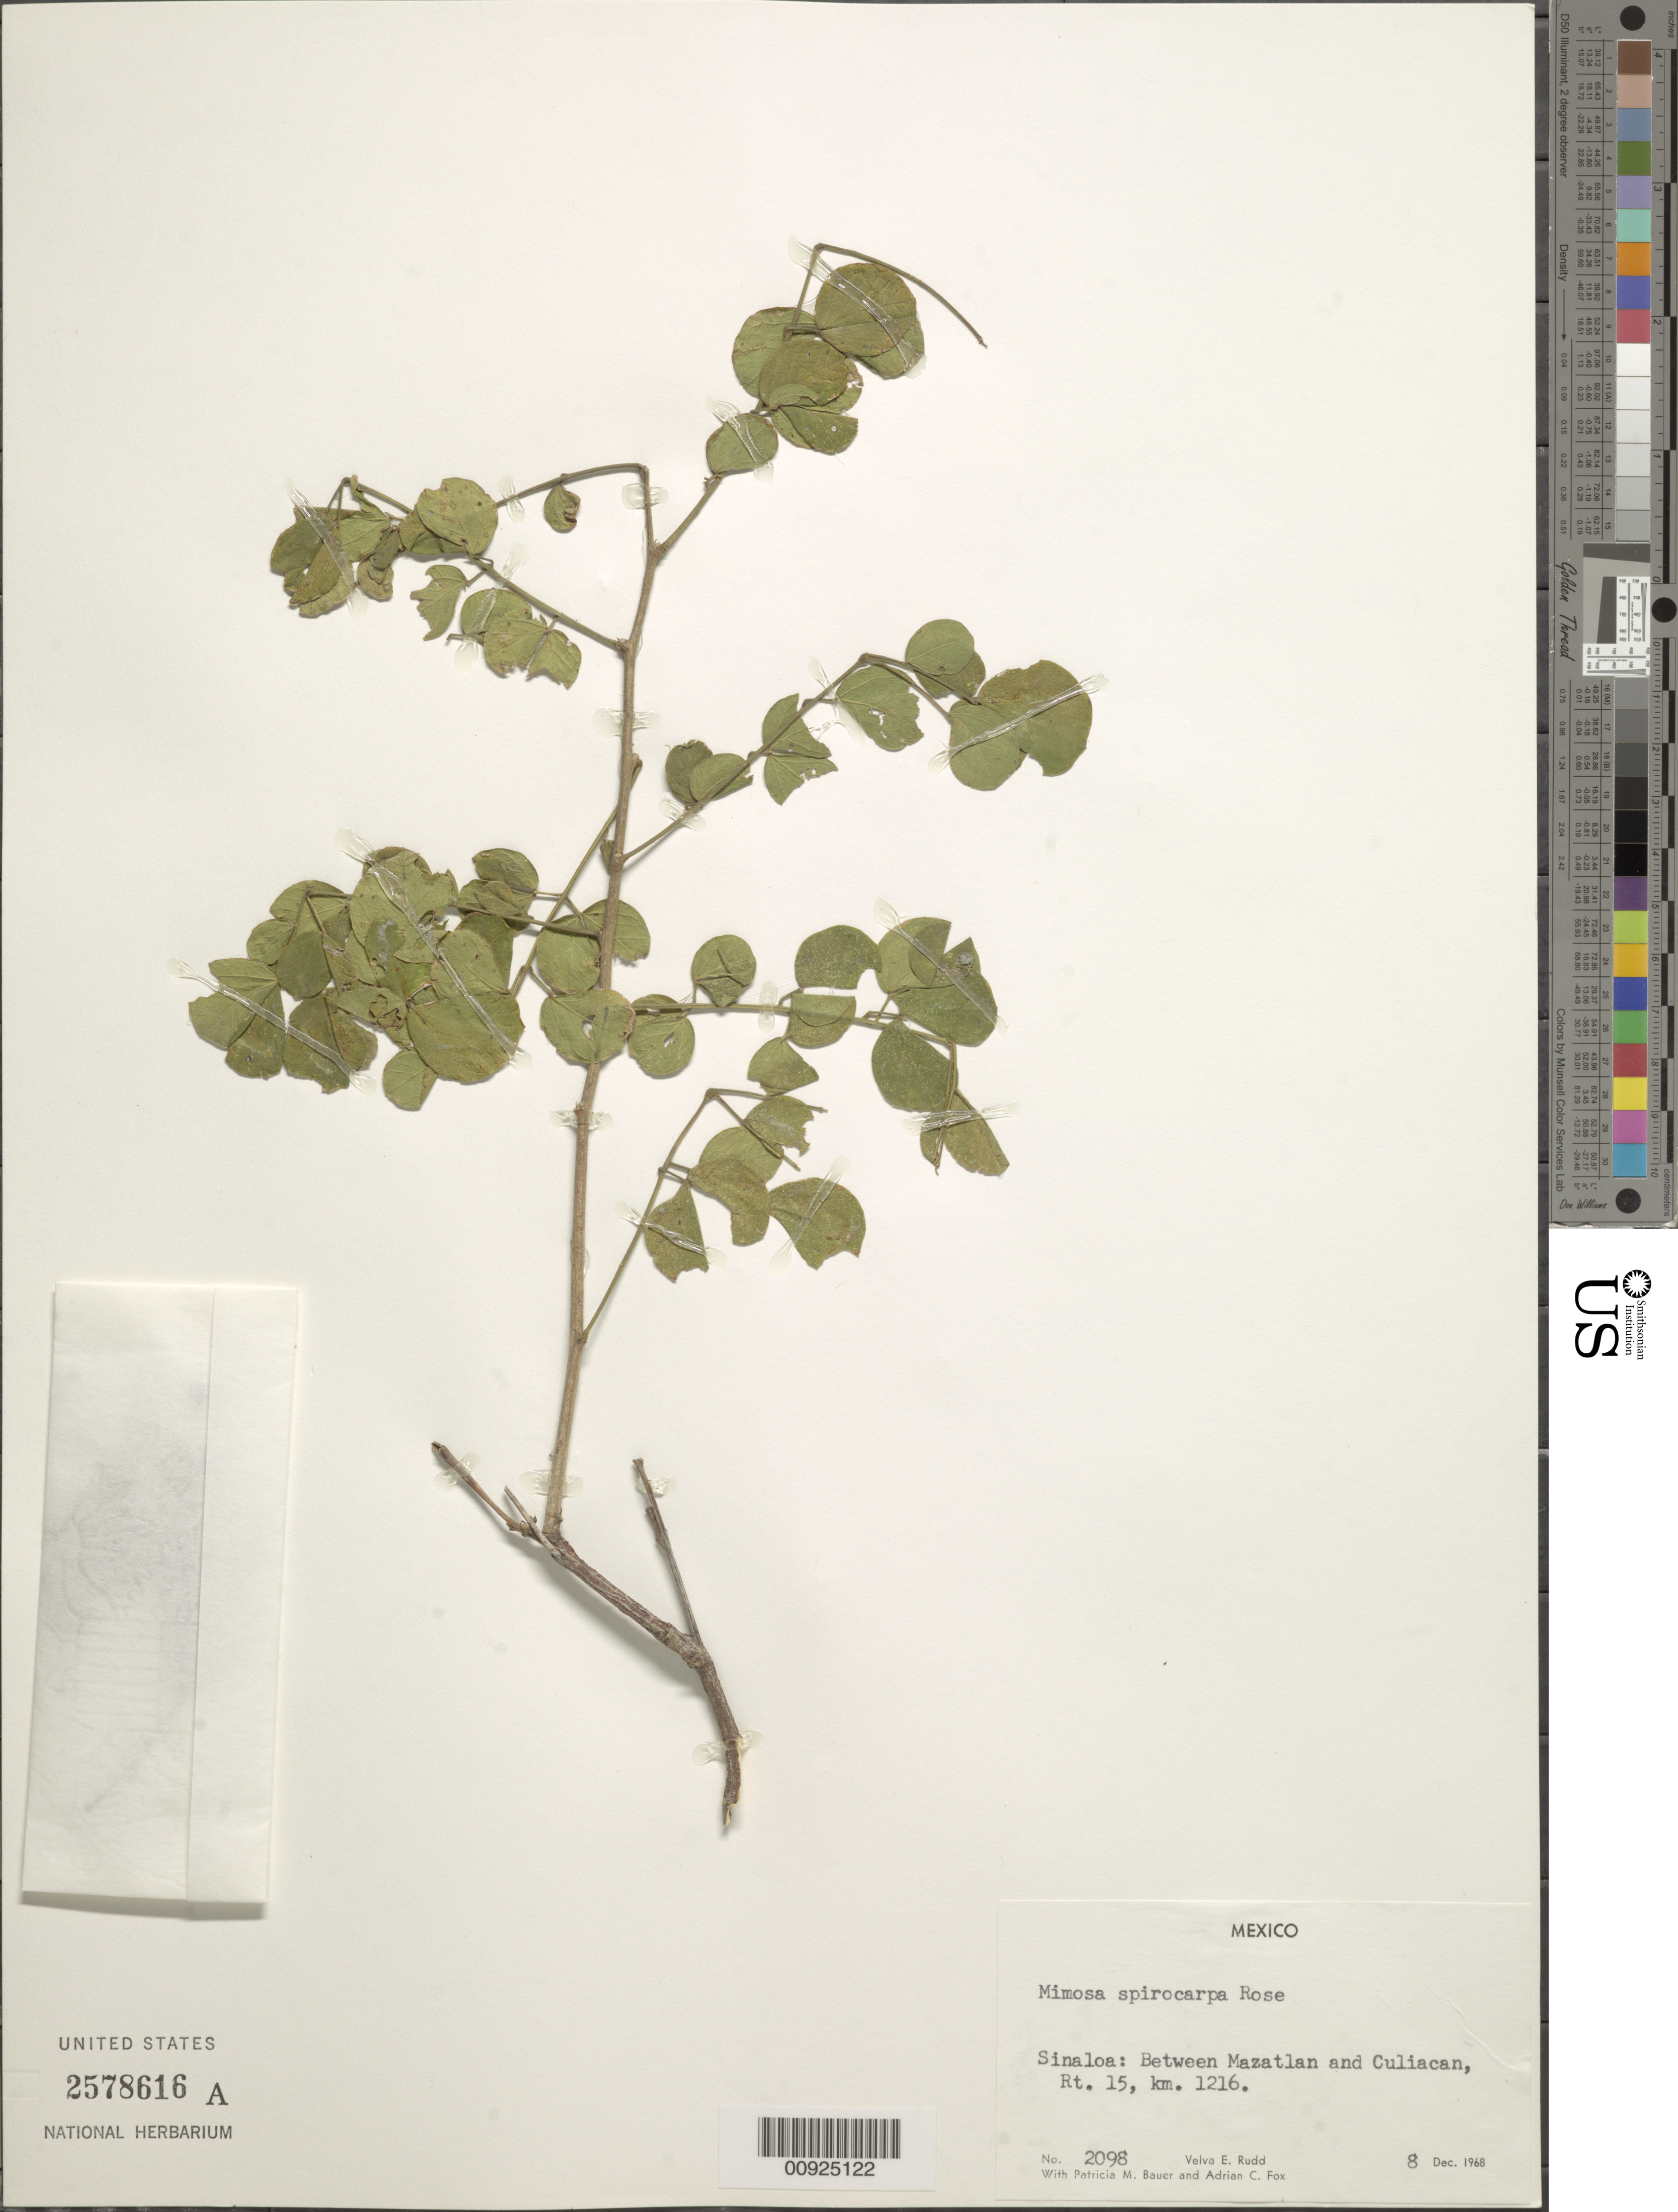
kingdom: Plantae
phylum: Tracheophyta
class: Magnoliopsida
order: Fabales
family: Fabaceae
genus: Mimosa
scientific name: Mimosa spirocarpa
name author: Rose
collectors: V. E. Rudd, P. Bauer & A. Fox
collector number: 2098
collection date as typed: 08 Dec 1968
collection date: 1968-12-08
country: Mexico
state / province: Sinaloa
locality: Sinaloa: Between Mazatlán and Culiacán, Rt. 15, km. 1216.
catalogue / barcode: US 2578616A